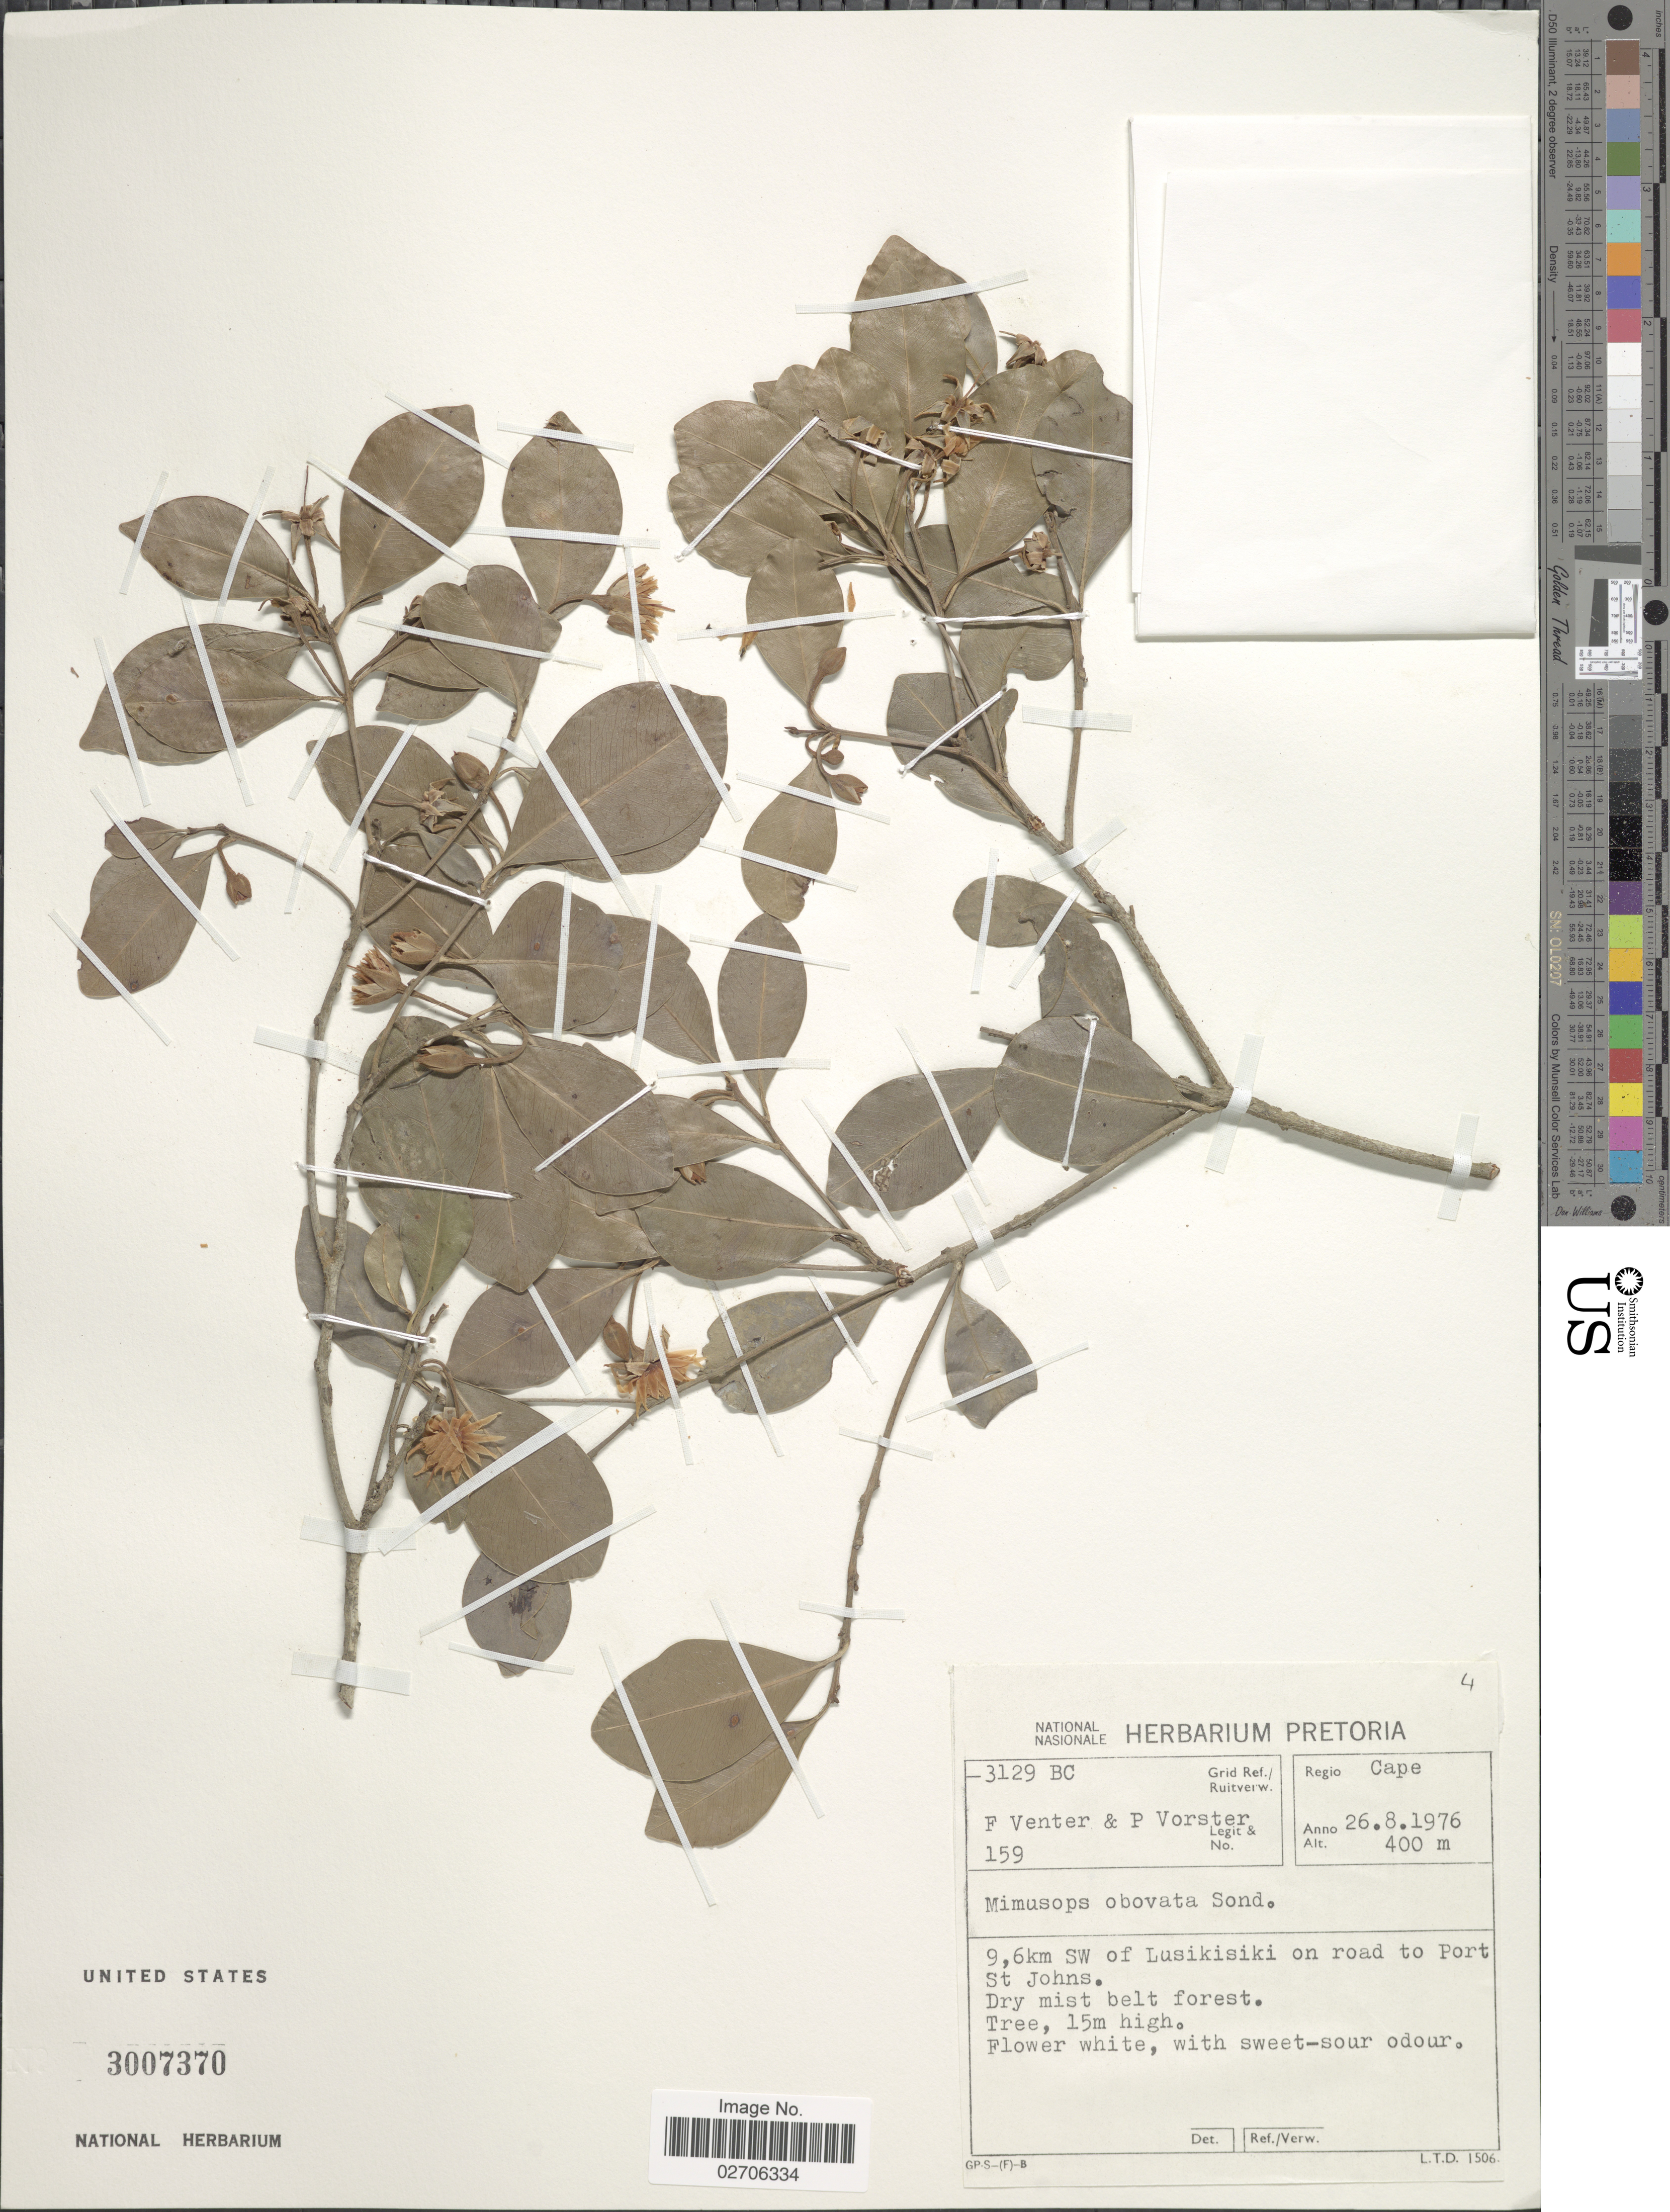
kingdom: Plantae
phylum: Tracheophyta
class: Magnoliopsida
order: Ericales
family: Sapotaceae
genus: Mimusops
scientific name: Mimusops obovata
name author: Sond.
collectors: F. Venter & P. Vorster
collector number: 159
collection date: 1976-08-26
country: South Africa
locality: Regio: Cape. 9,6 km SW of Lusikisiki on road to Port St. Johns.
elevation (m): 400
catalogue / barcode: US 3007370